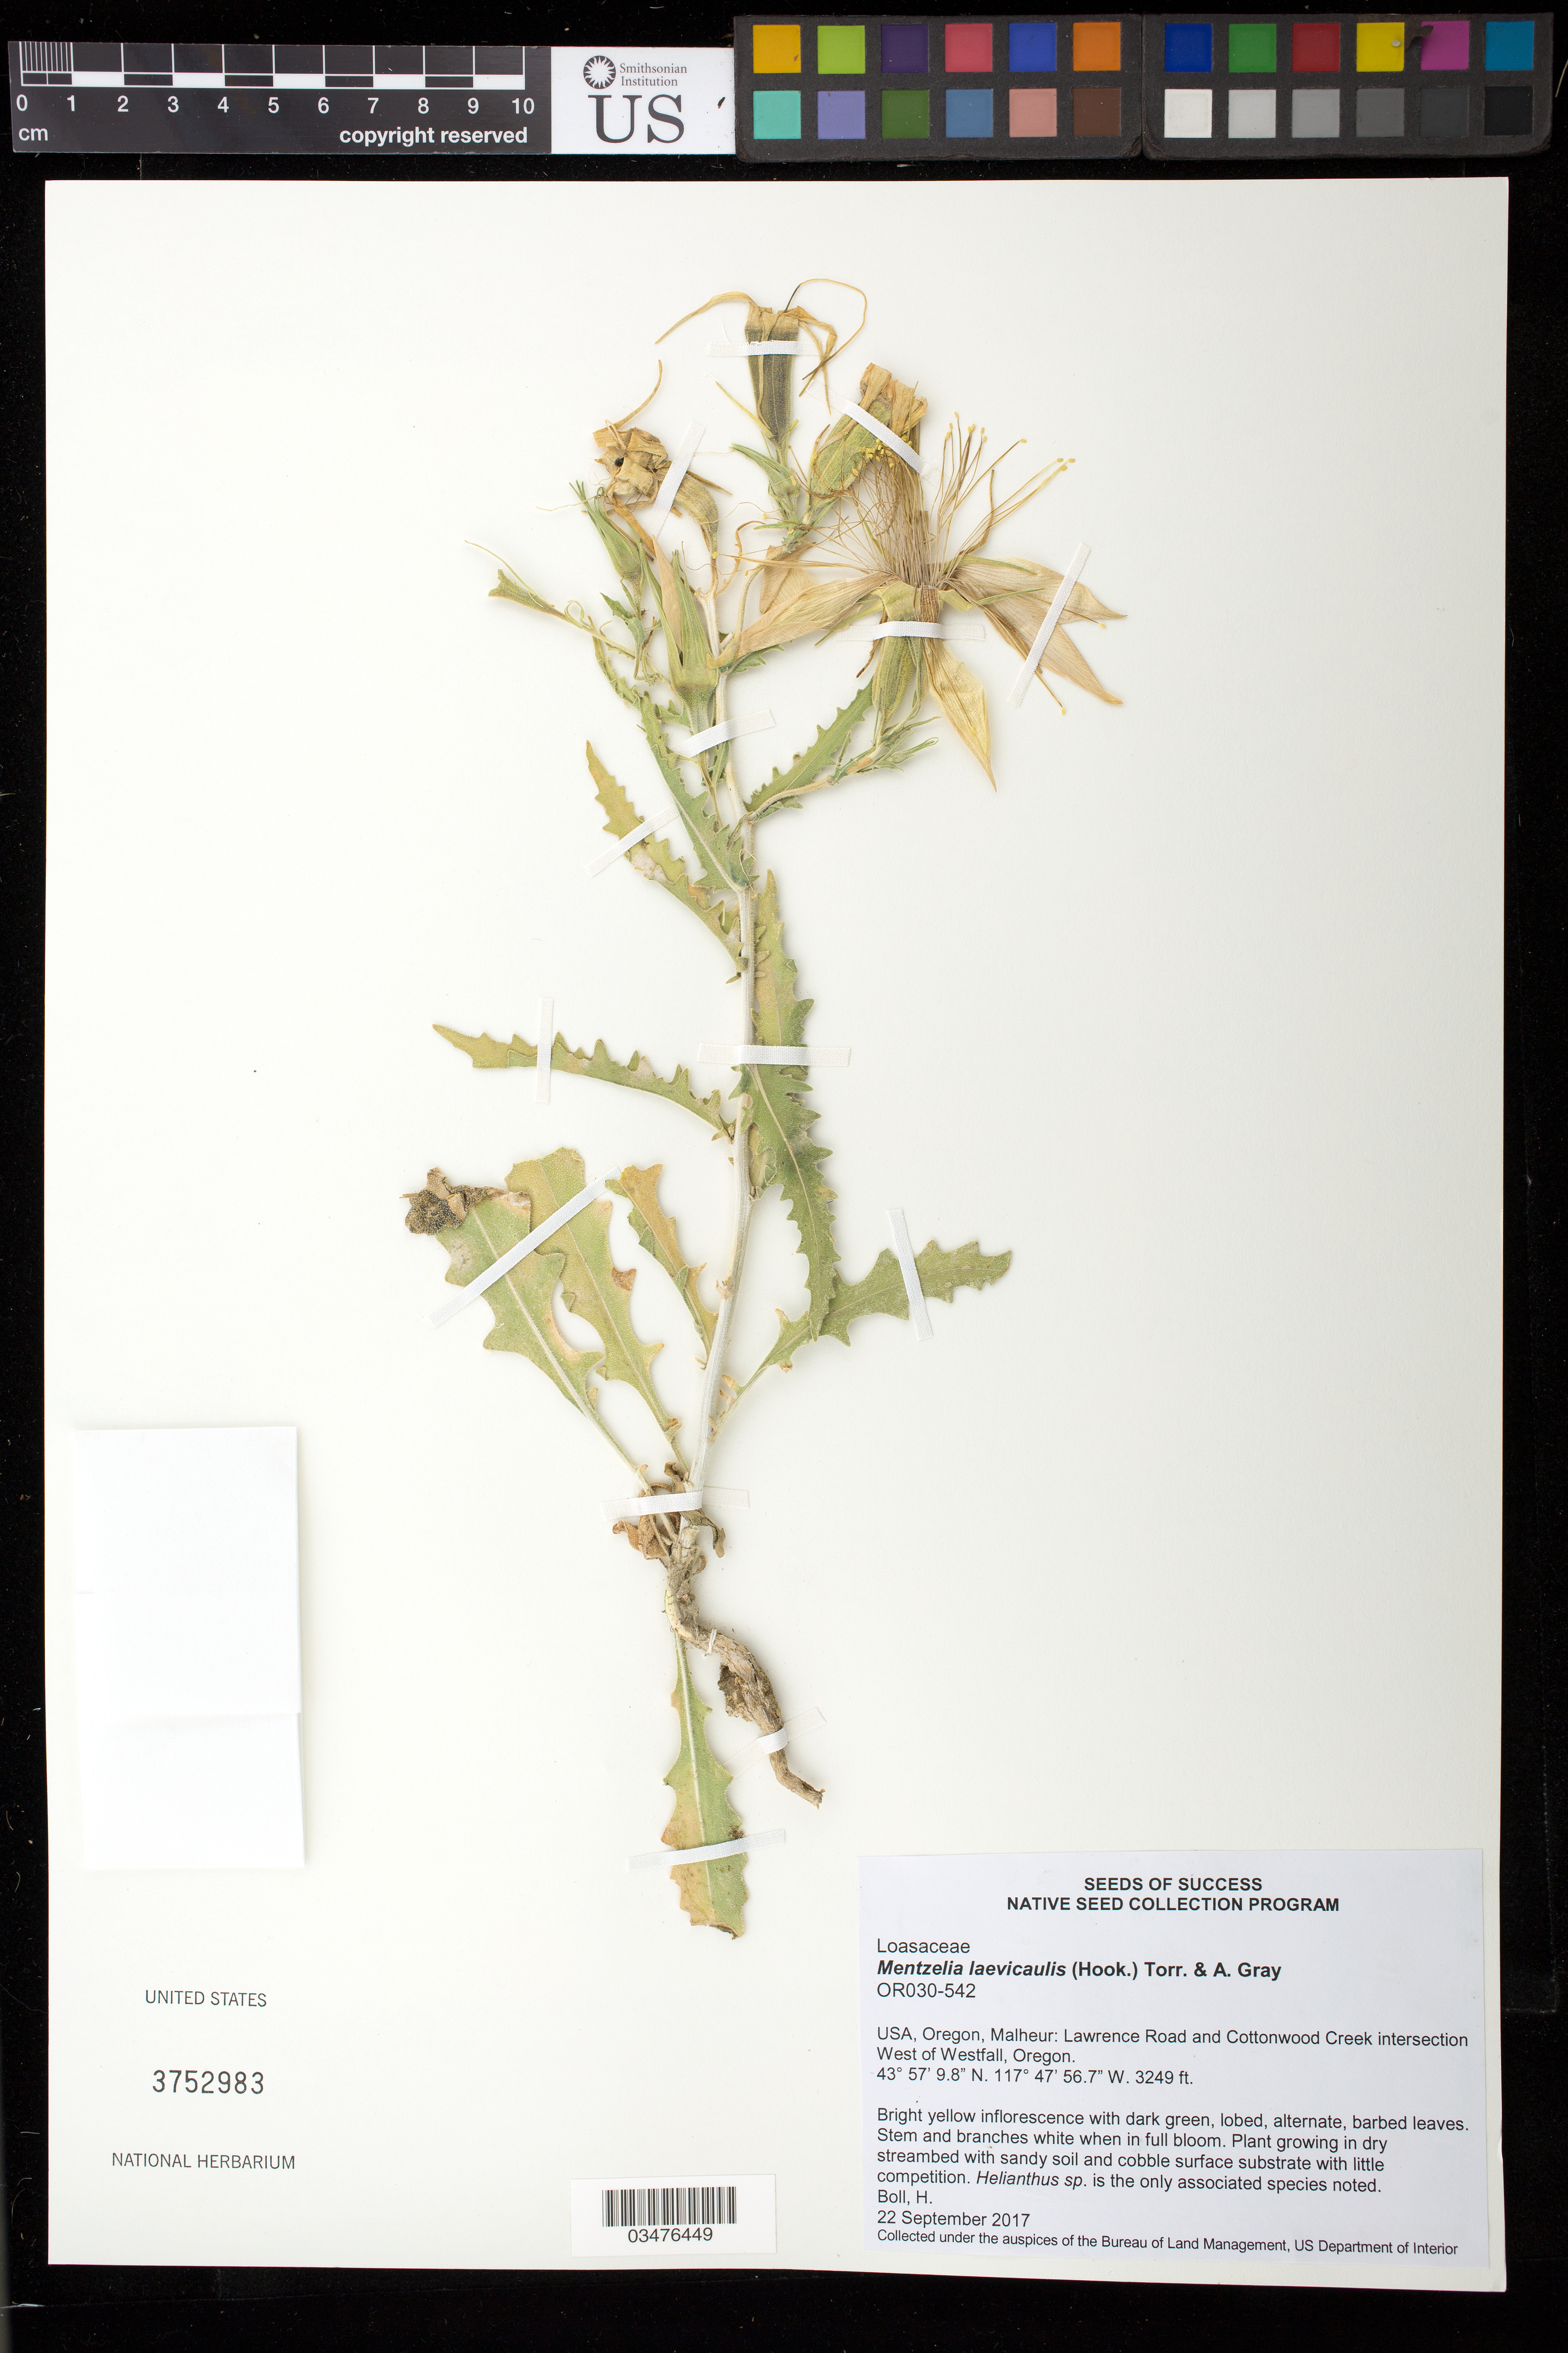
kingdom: Plantae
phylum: Tracheophyta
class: Magnoliopsida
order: Cornales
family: Loasaceae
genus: Mentzelia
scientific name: Mentzelia laevicaulis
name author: (Douglas ex Hook.) Torr. & A. Gray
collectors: H. Boll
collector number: OR030-542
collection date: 2017-09-22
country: United States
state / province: Oregon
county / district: Malheur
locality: Lawrence Creek and Cottonwood Creek intersection W of Westfall.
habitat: Plants found in creek bottom. Plants enjoy sandy well drained soils with very little competition and full sun. Cobbles and pebbles compose surface substrate.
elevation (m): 990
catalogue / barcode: US 3752983